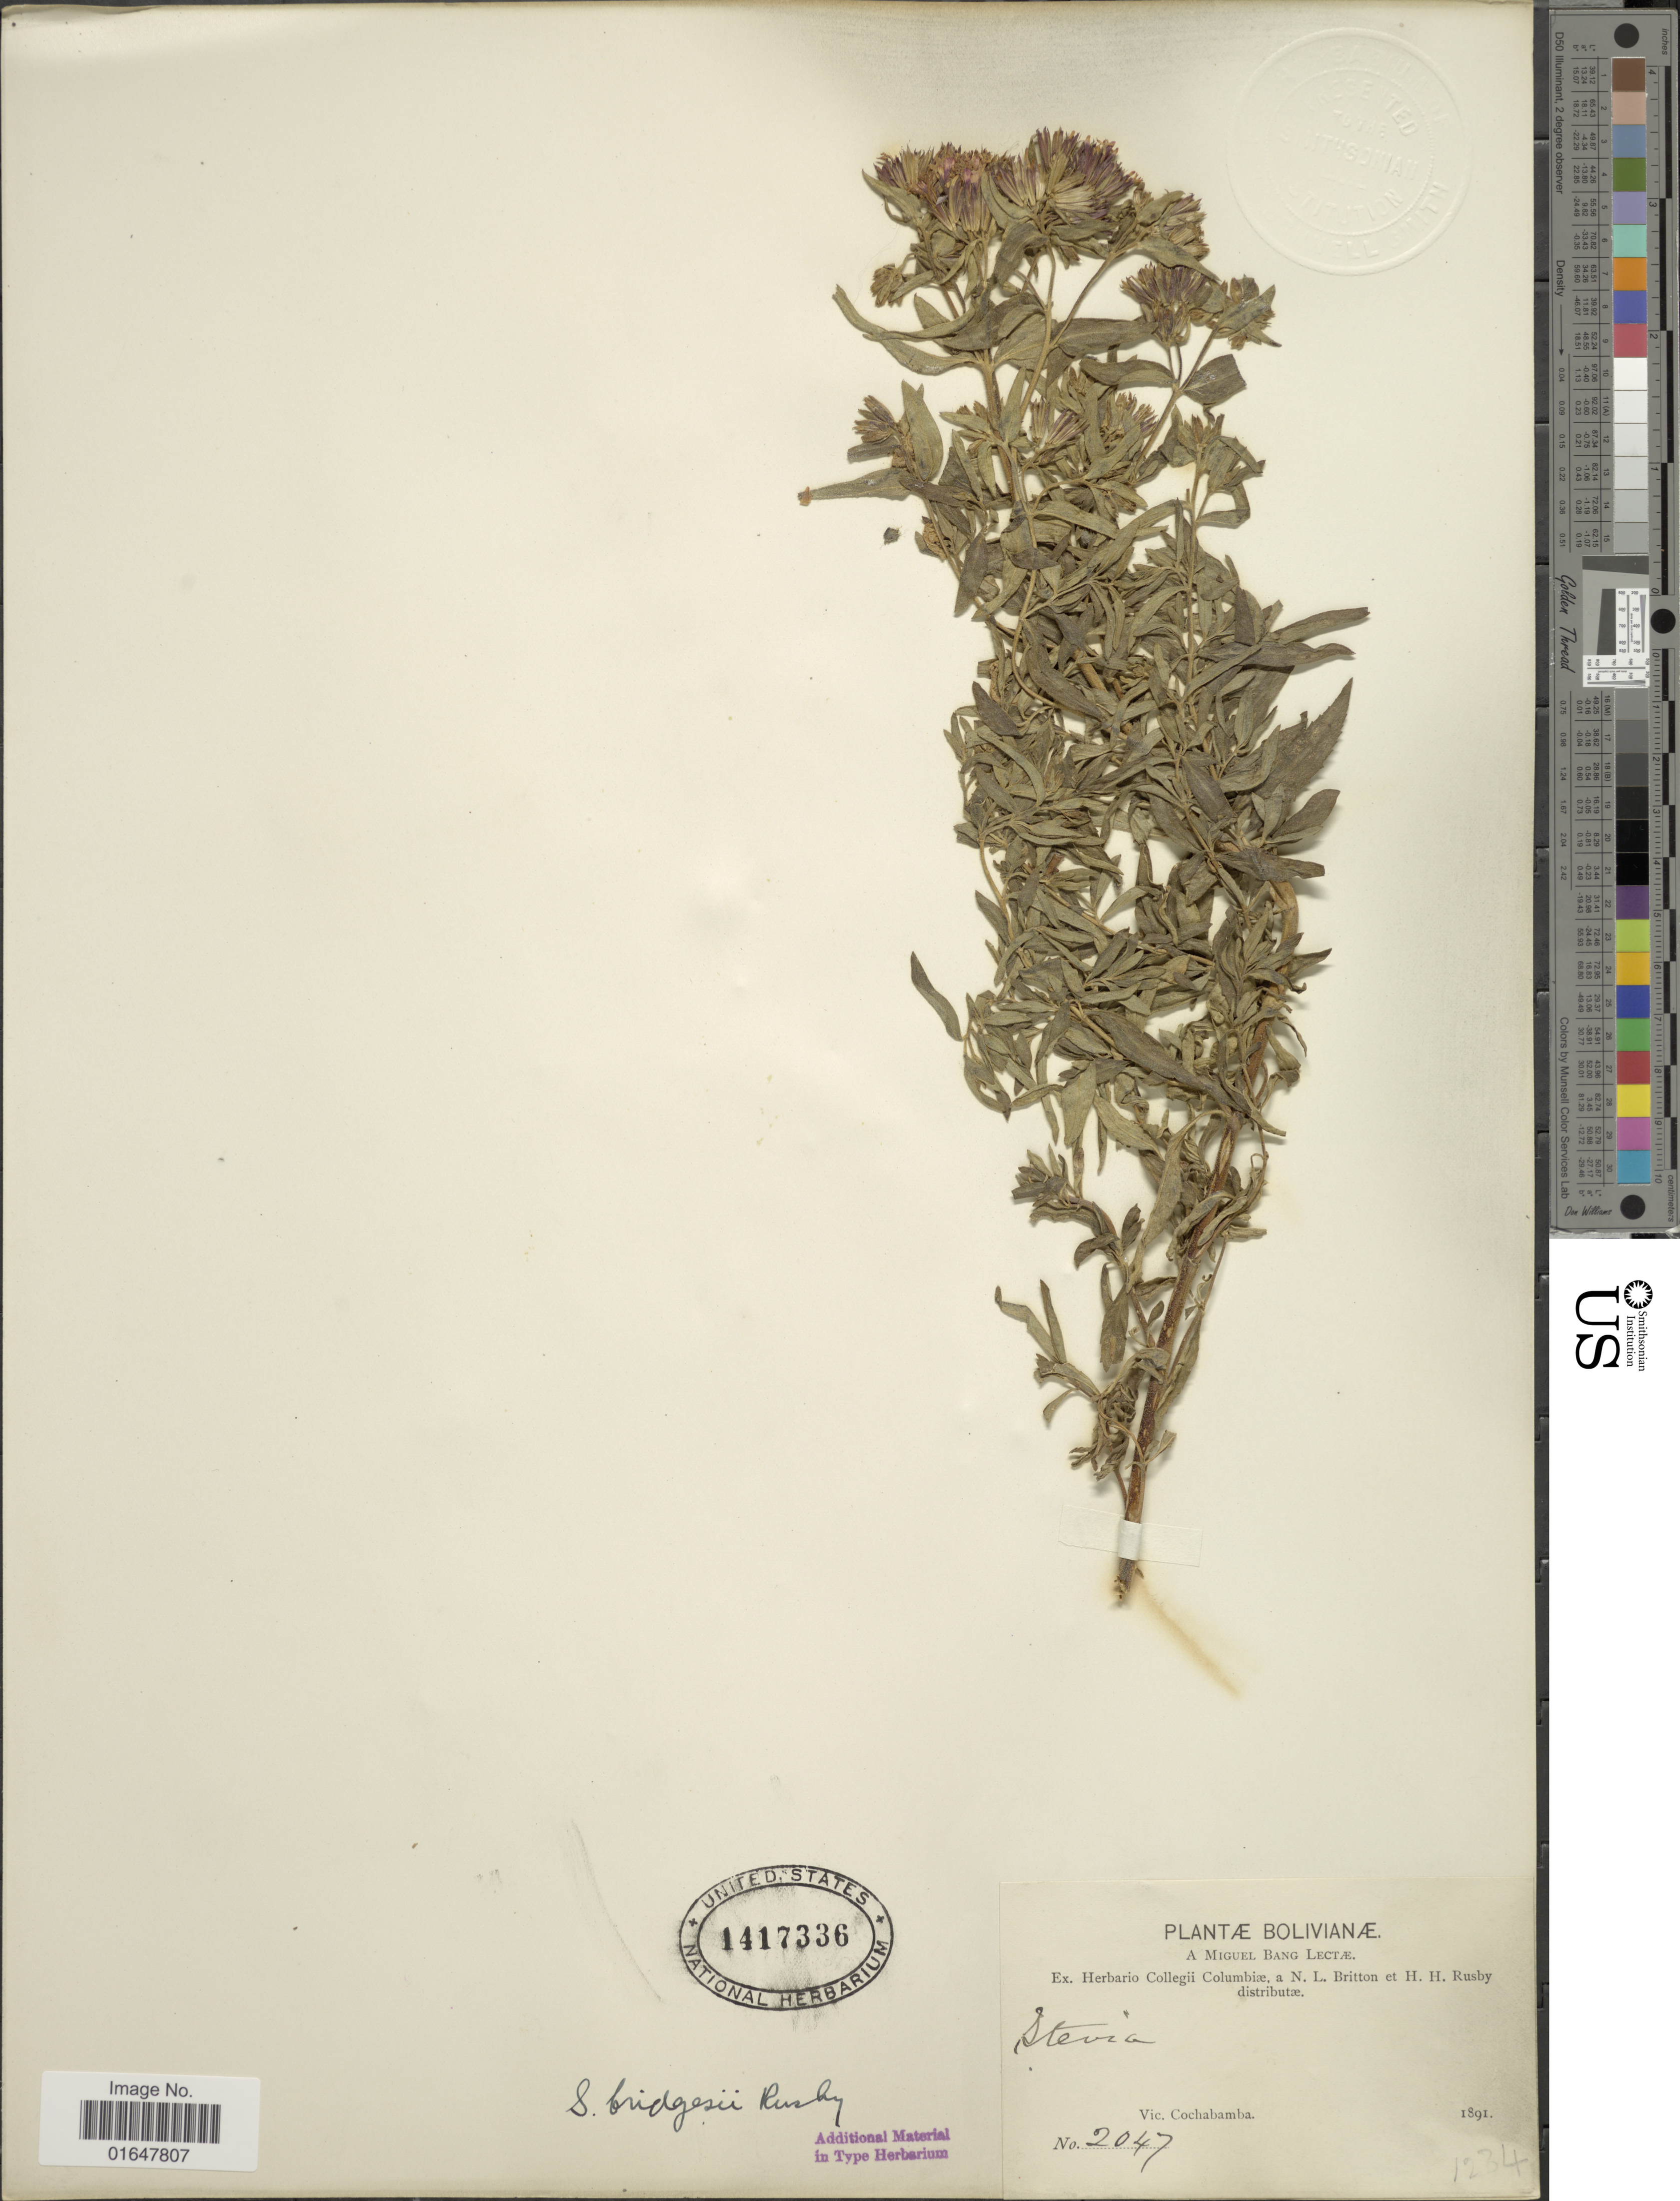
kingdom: Plantae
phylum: Tracheophyta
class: Magnoliopsida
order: Asterales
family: Asteraceae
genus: Stevia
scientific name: Stevia bridgesii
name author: Rusby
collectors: M. Bang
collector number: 2047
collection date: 1891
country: Bolivia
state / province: Cochabamba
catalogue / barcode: US 1417336